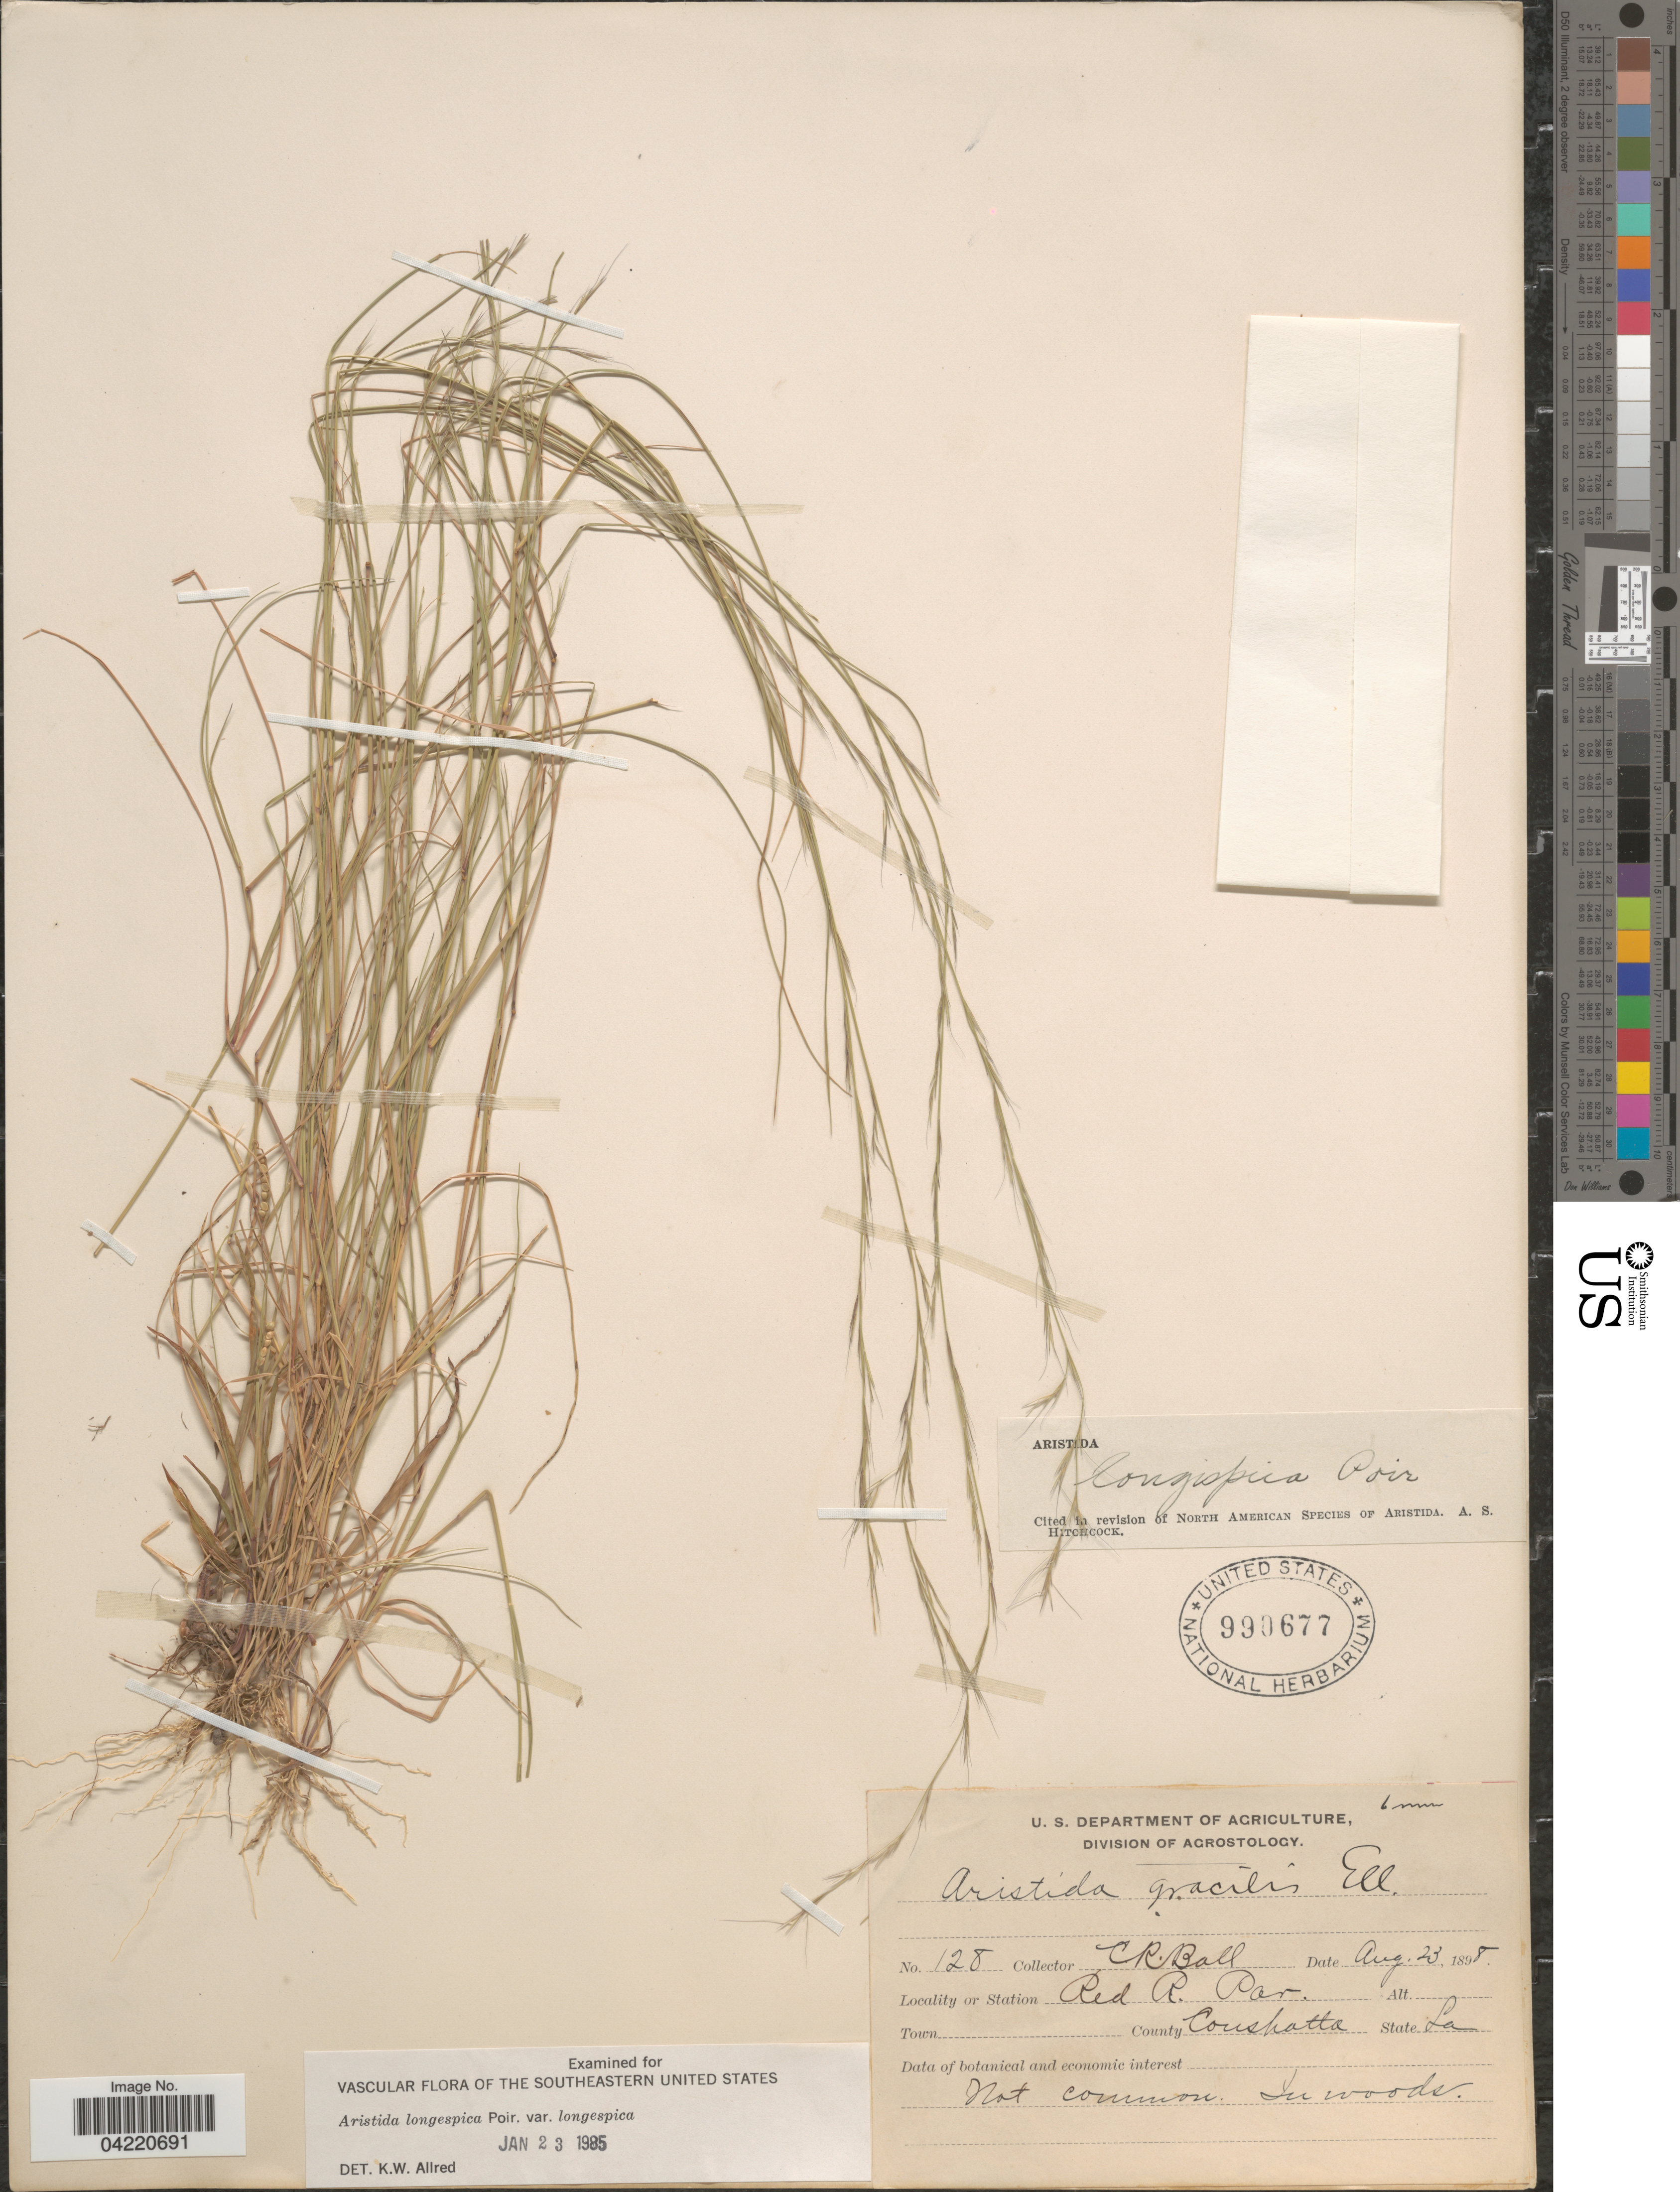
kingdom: Plantae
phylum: Tracheophyta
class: Liliopsida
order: Poales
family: Poaceae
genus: Aristida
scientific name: Aristida longespica var. longespica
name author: Poir.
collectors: C. R. Ball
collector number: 128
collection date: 1898-08-23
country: United States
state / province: Louisiana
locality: Red R. Par. County Coushatta.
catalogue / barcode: US 990677